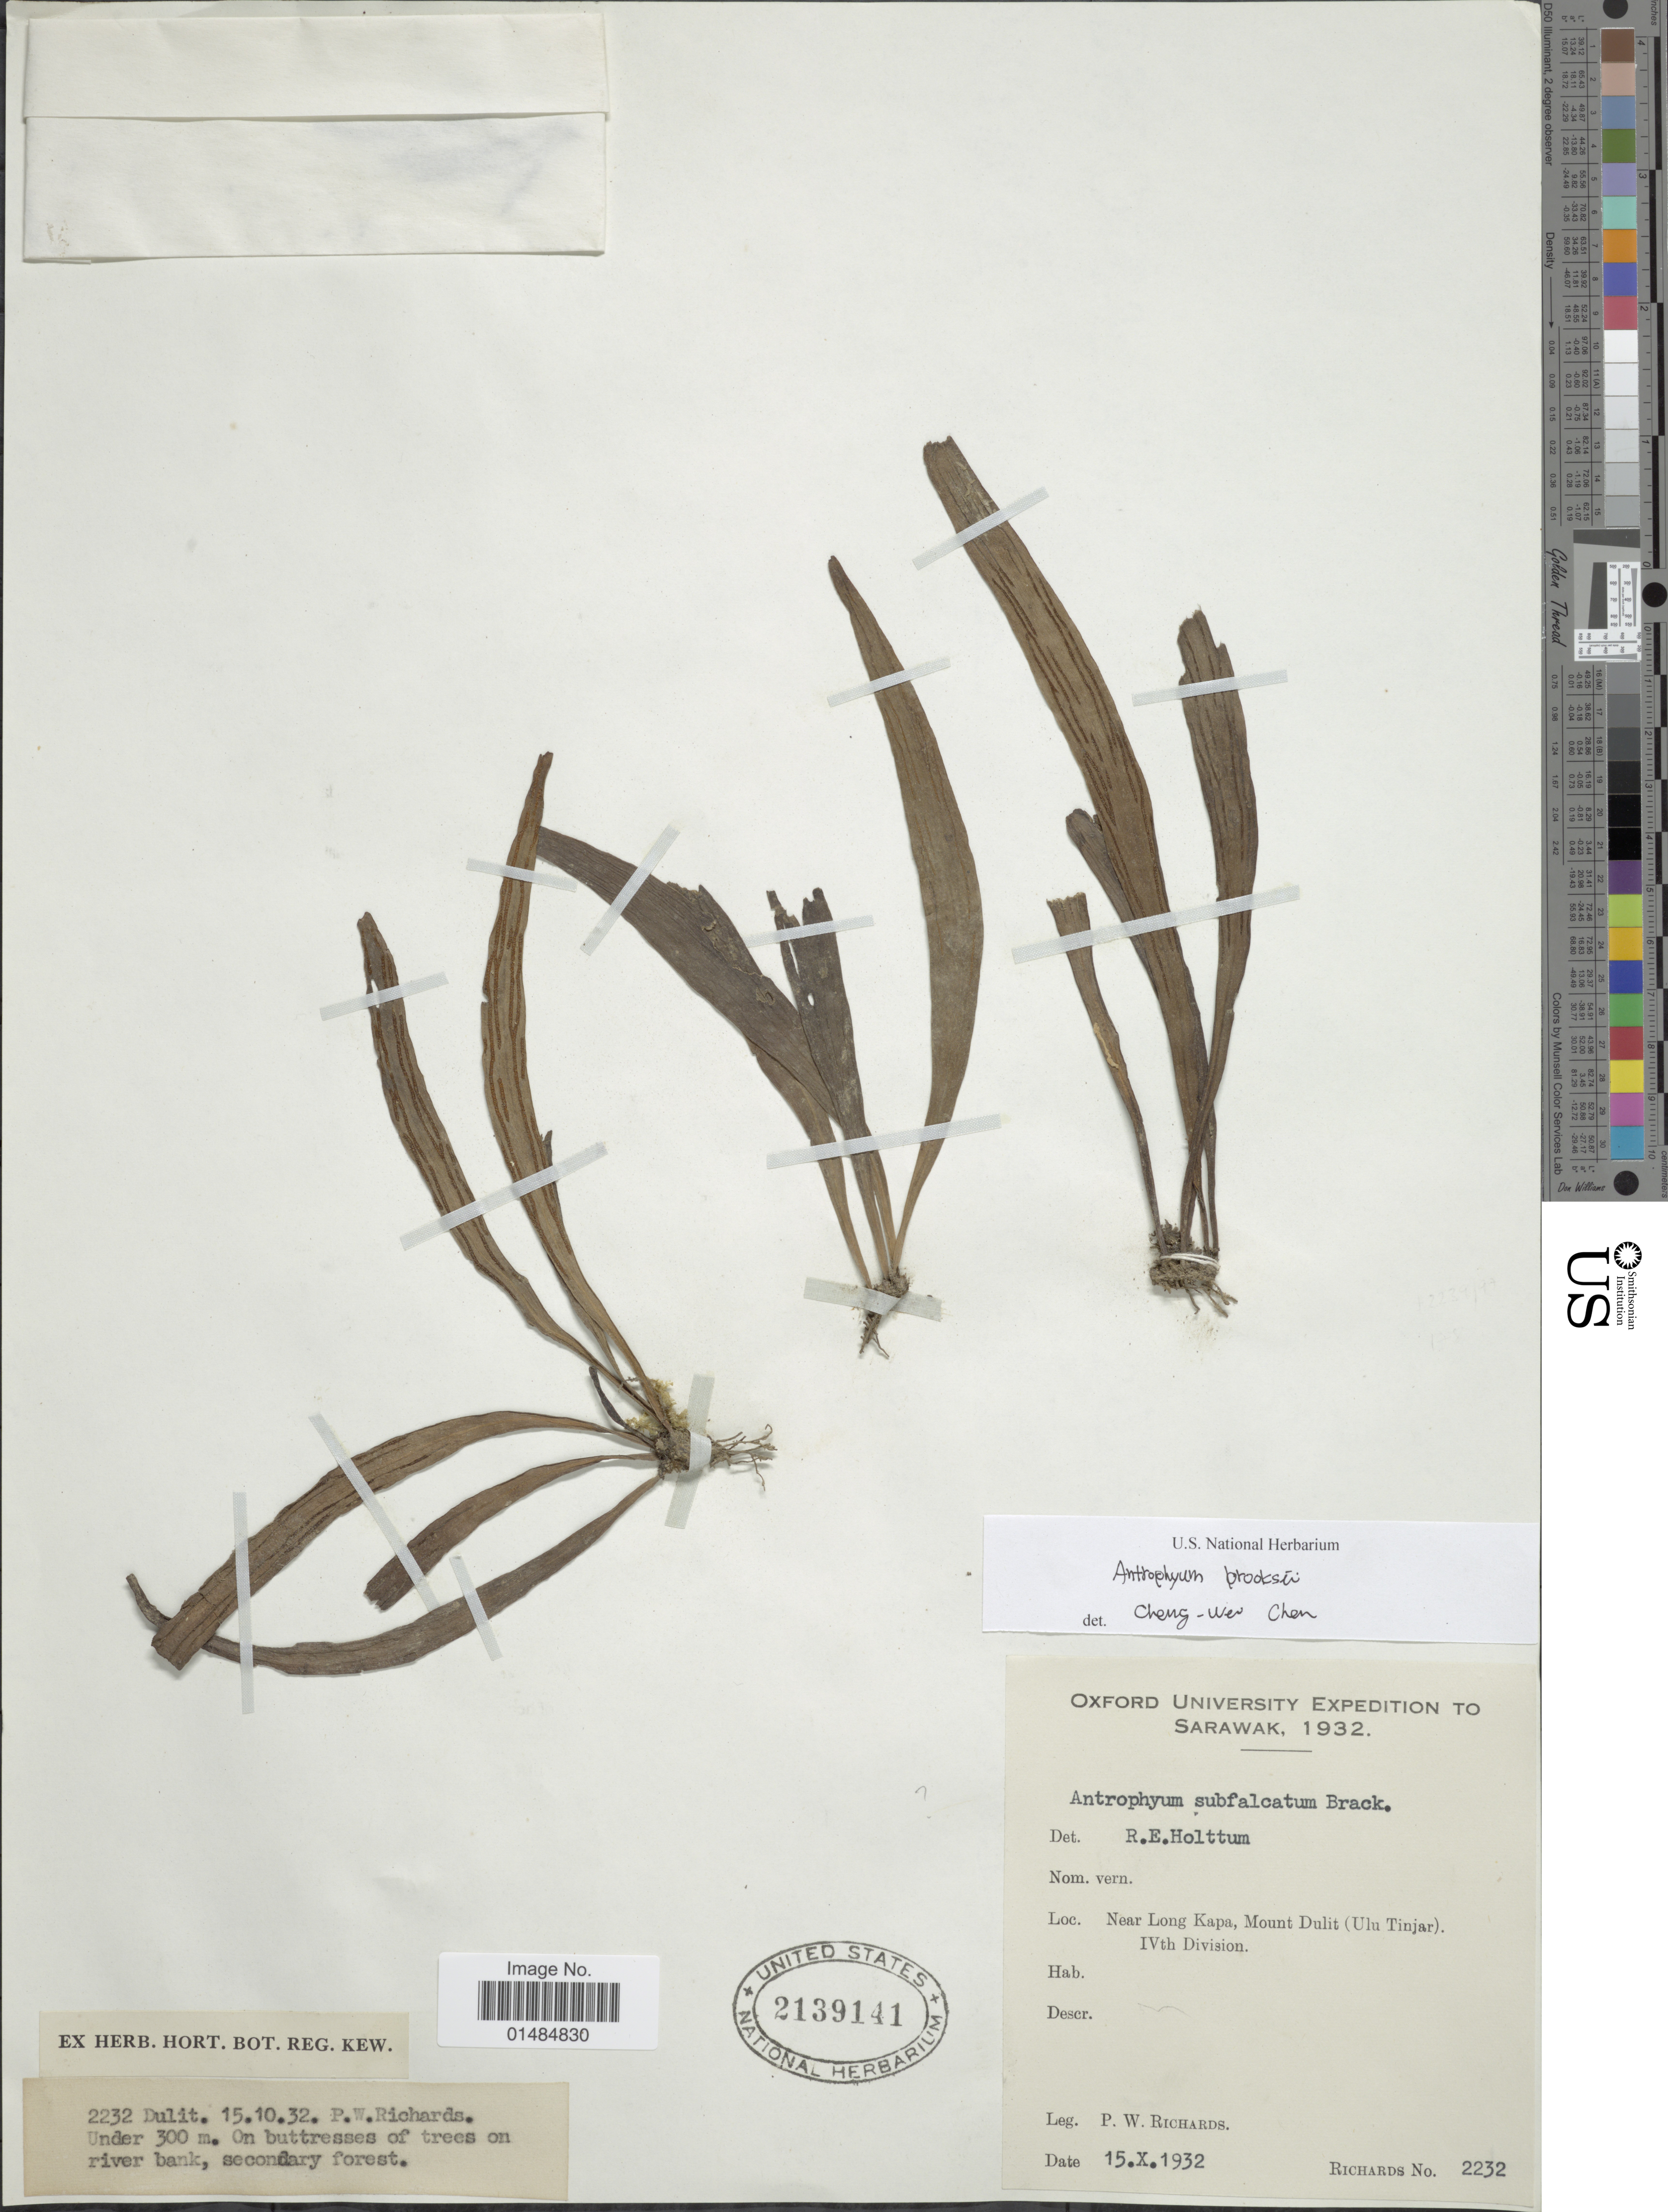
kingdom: Plantae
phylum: Tracheophyta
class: Polypodiopsida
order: Polypodiales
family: Pteridaceae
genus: Antrophyum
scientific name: Antrophyum brookei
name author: Hook.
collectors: P. Richards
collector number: Richards 2232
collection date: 1932-10-15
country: Malaysia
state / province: Sarawak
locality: Near long Kapa, Mount Dulit (Ulu Tinjar). IVth Division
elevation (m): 300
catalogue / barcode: US 2139141